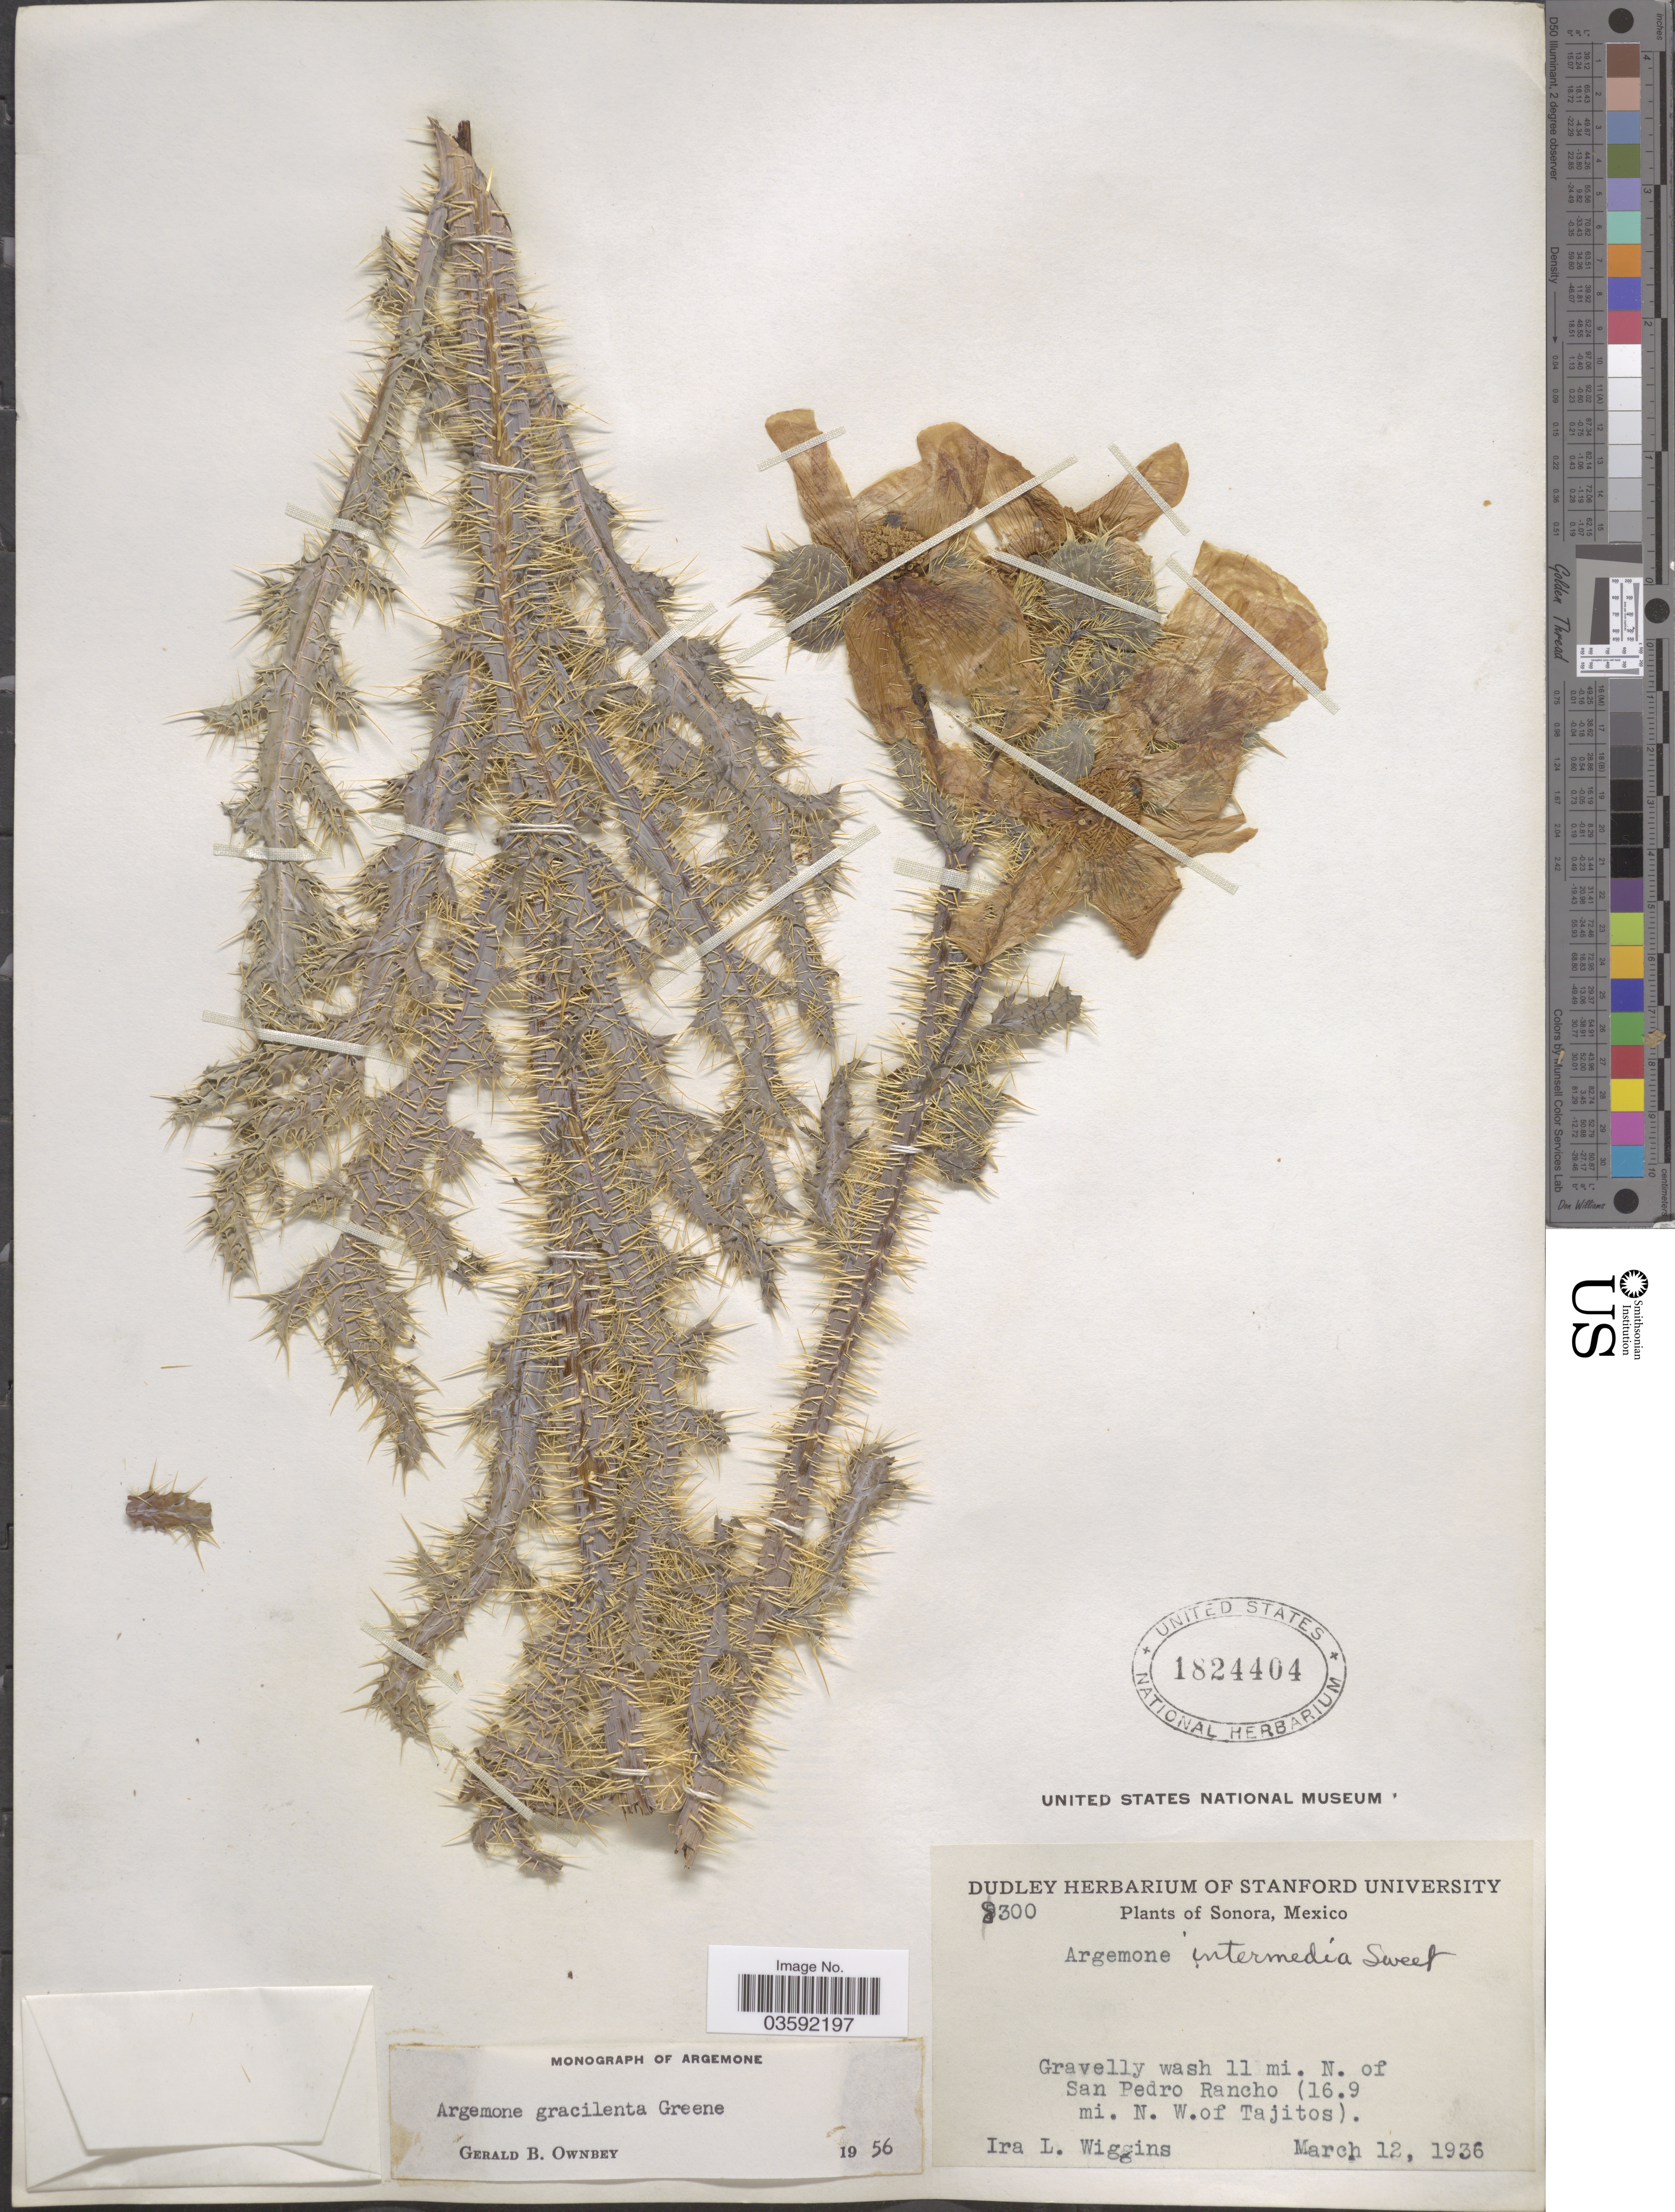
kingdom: Plantae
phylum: Tracheophyta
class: Magnoliopsida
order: Ranunculales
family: Papaveraceae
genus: Argemone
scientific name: Argemone gracilenta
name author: Greene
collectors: I. L. Wiggins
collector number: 8300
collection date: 1936-03-12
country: Mexico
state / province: Sonora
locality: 11 mi. N. of San Pedro Rancho (16.9 mi. N. W. of Tajitos).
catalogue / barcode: US 1824404